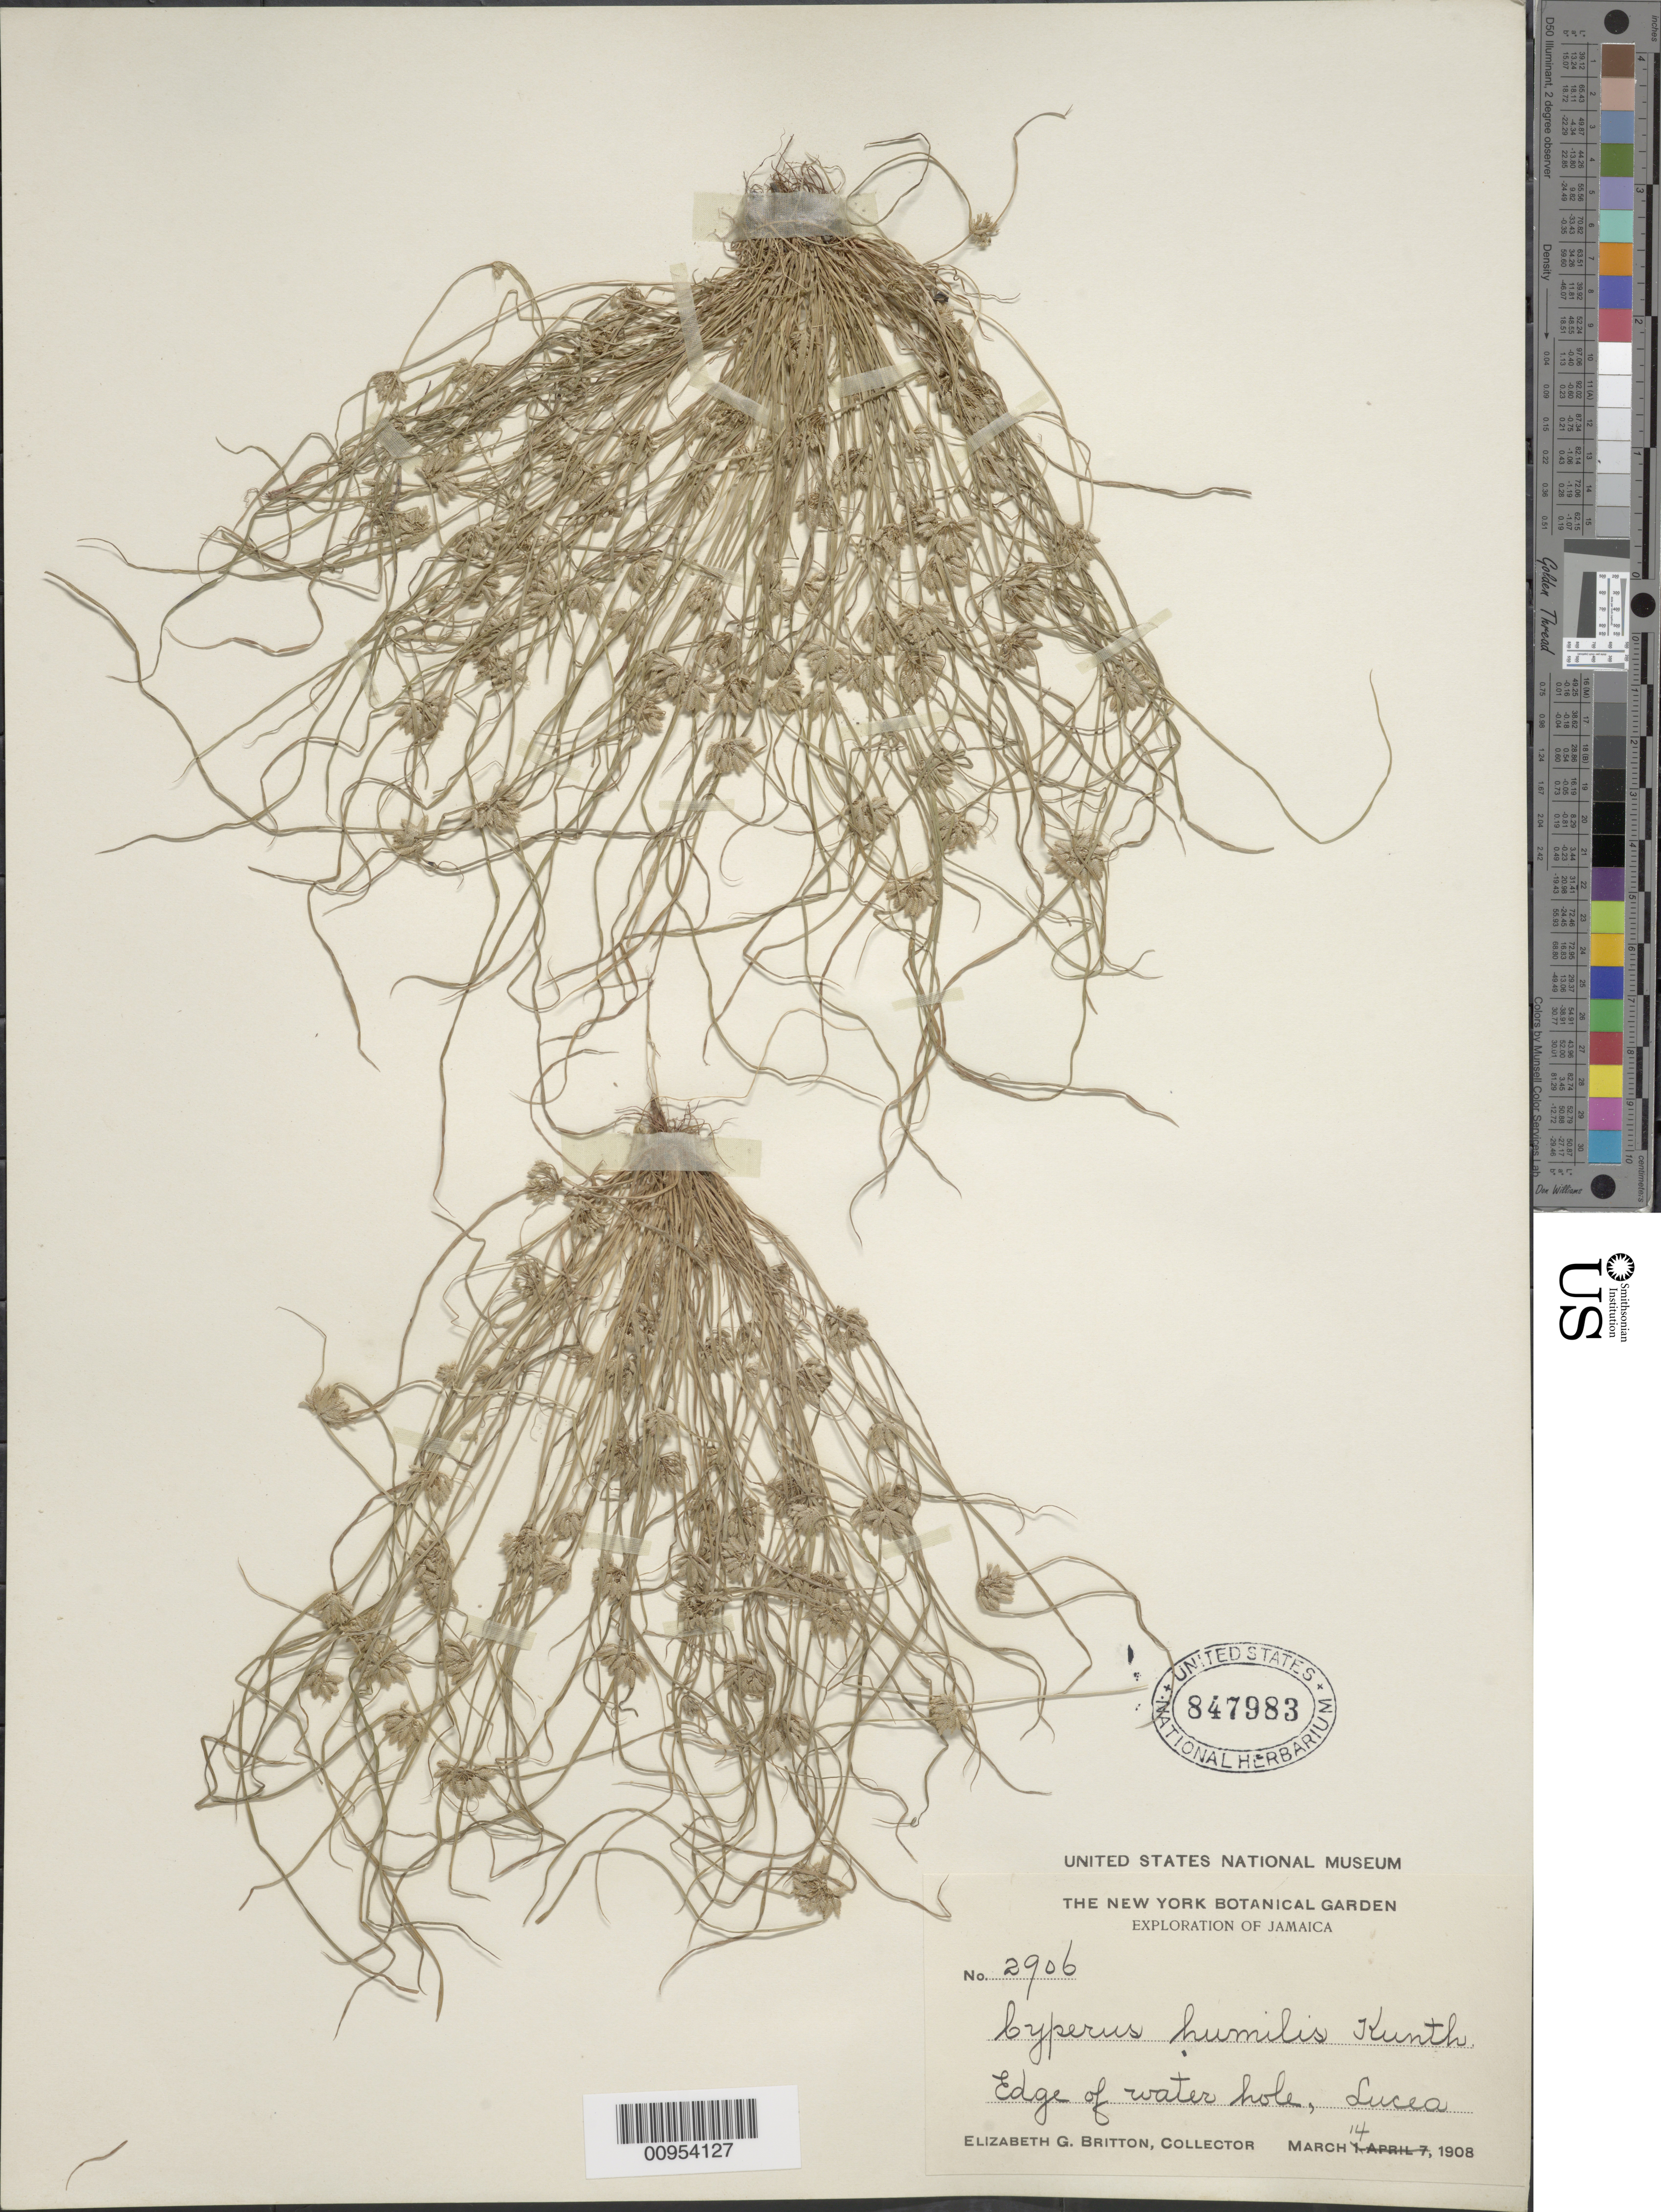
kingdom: Plantae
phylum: Tracheophyta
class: Liliopsida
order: Poales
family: Cyperaceae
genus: Cyperus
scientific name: Cyperus humilis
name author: Kunth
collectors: E. G. Britton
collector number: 2906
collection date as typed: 14 Mar 1908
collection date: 1908-03-14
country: Jamaica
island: Jamaica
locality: Water hole, Lucea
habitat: Edge of water hole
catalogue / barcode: US 847983